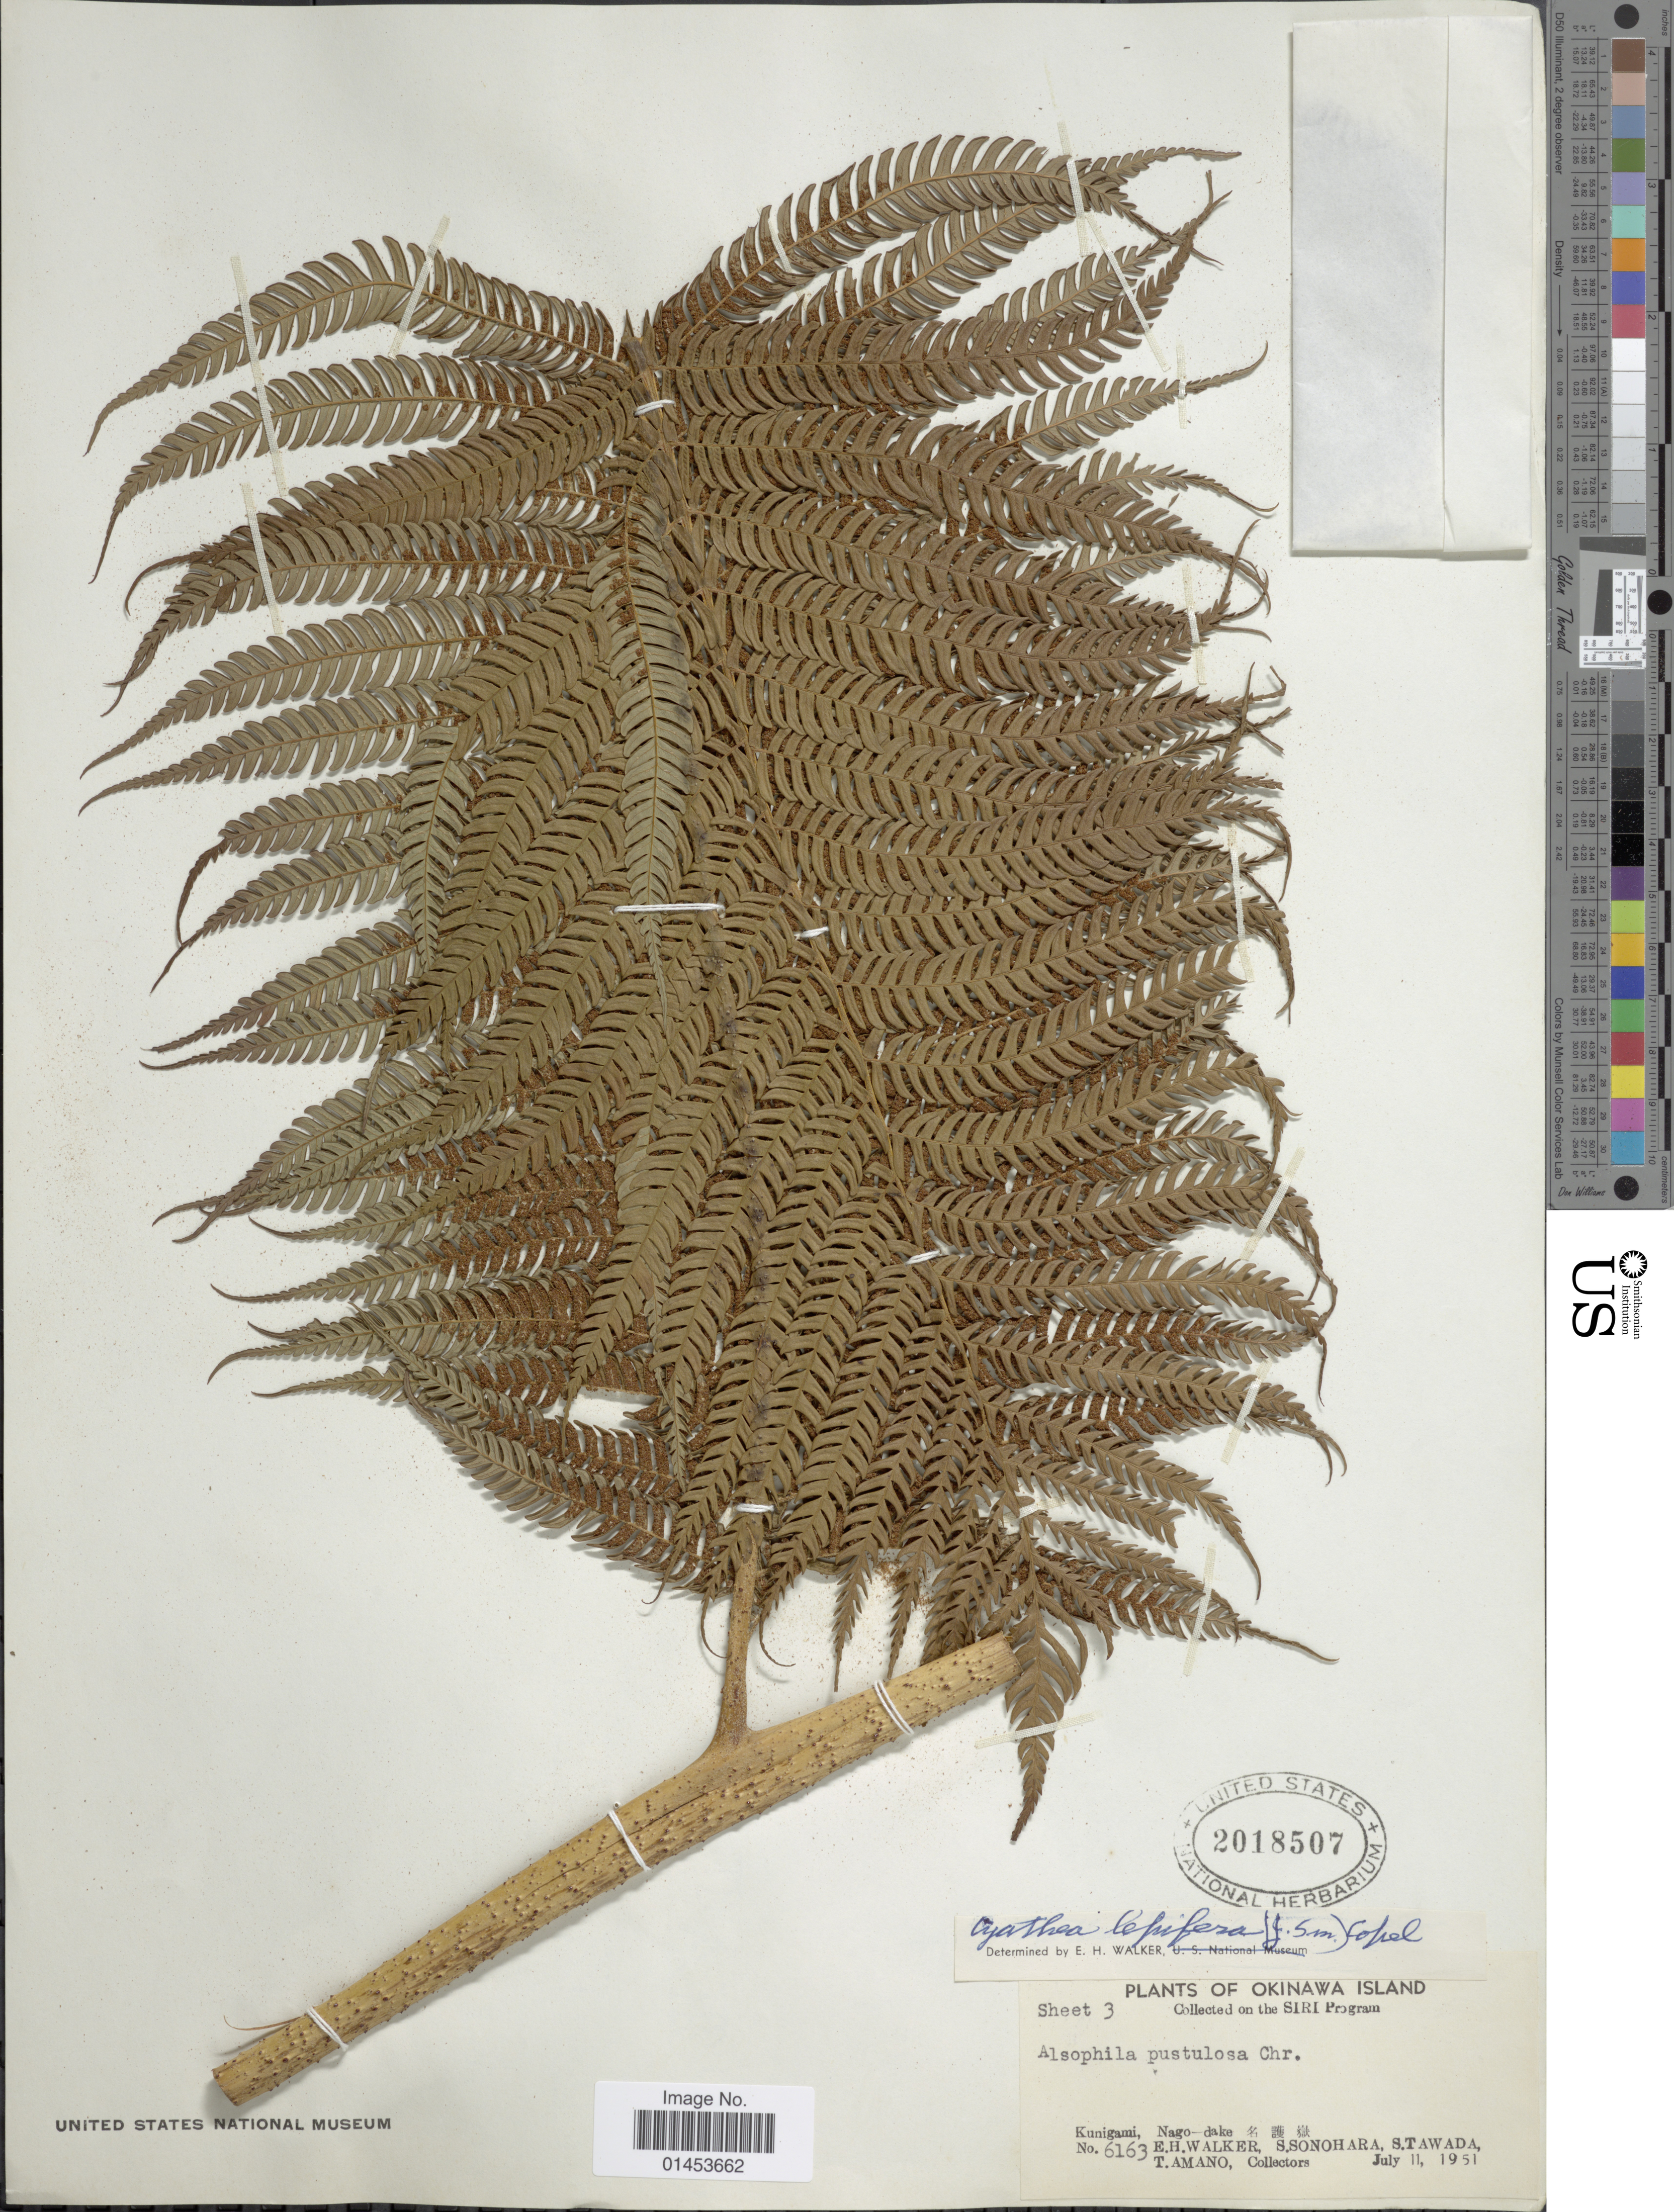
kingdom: Plantae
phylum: Tracheophyta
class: Polypodiopsida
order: Cyatheales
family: Cyatheaceae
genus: Cyathea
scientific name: Cyathea lepifera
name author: (J. Sm.) Copel.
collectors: E. H. Walker, S. Sonohara, S. Tawada & T. Amano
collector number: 6163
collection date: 1951-07-11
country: Japan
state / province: Okinawa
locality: Okinawa Island, Kunigami, Nago-dake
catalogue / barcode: US 2018507